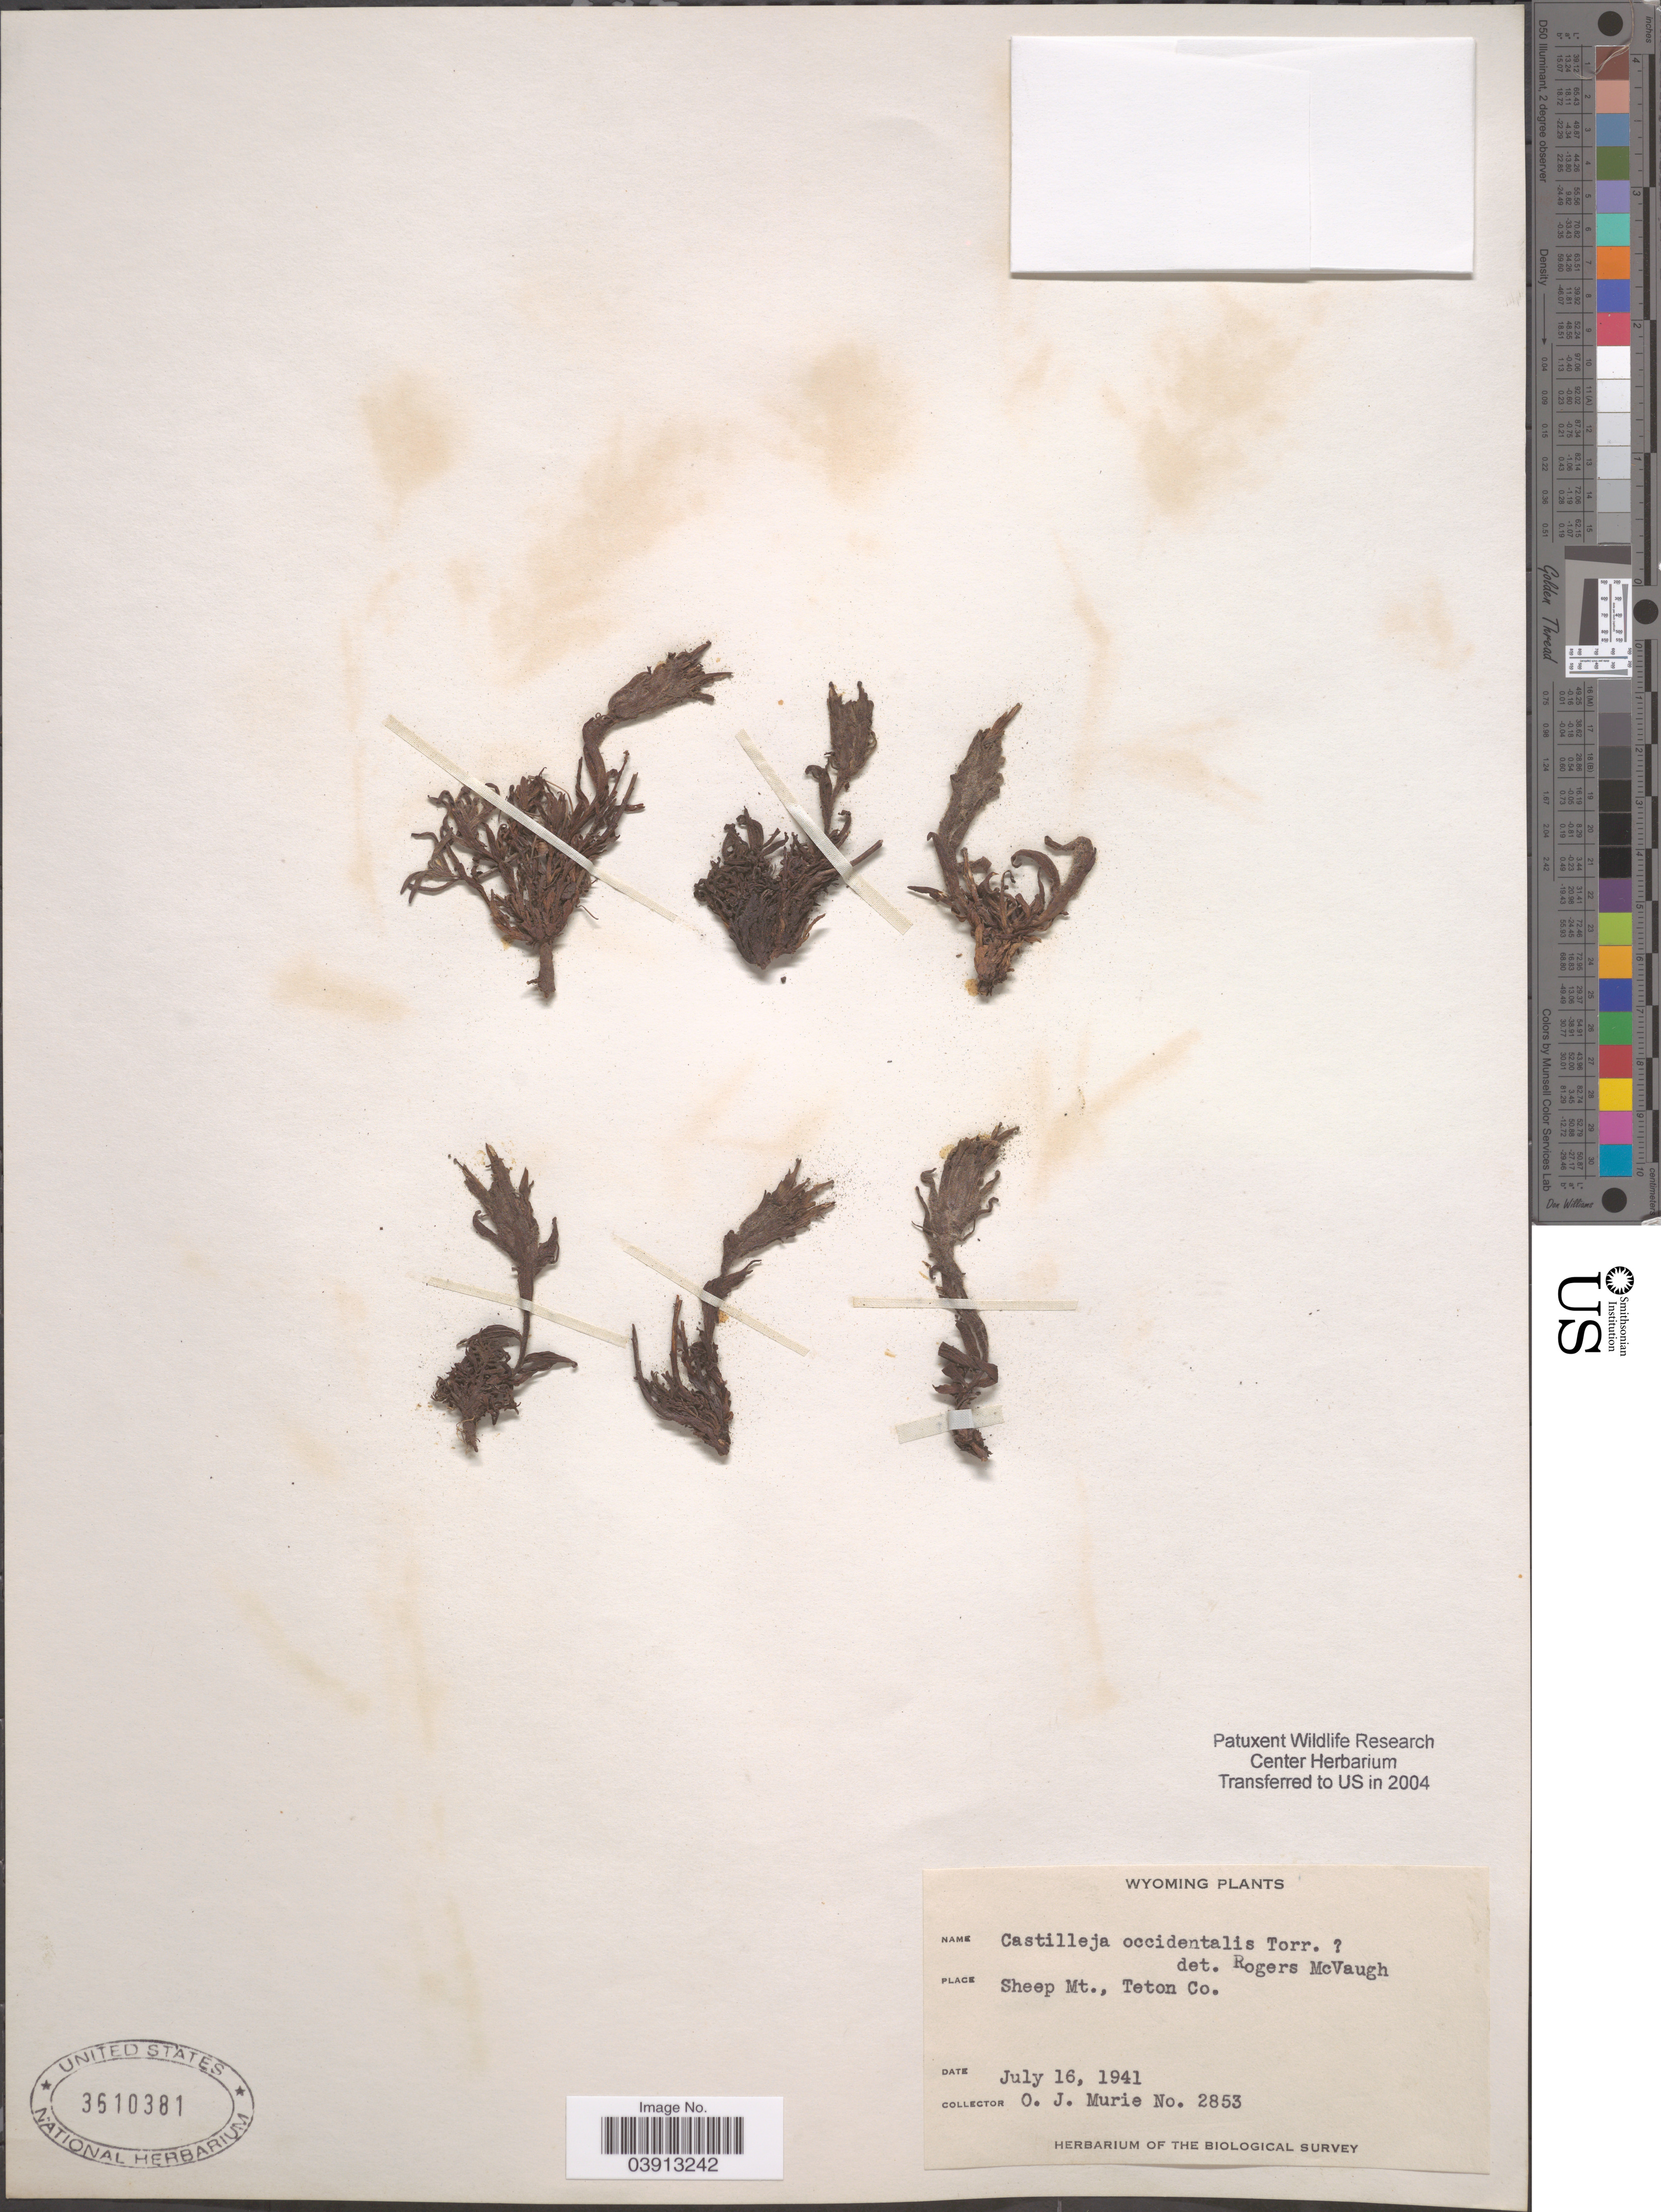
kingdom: Plantae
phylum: Tracheophyta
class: Magnoliopsida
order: Lamiales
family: Orobanchaceae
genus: Castilleja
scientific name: Castilleja occidentalis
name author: Torr.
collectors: O. Murie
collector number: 2853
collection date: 1941-07-16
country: United States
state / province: Wyoming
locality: Sheep Mt., Teton Co.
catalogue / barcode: US 3610381